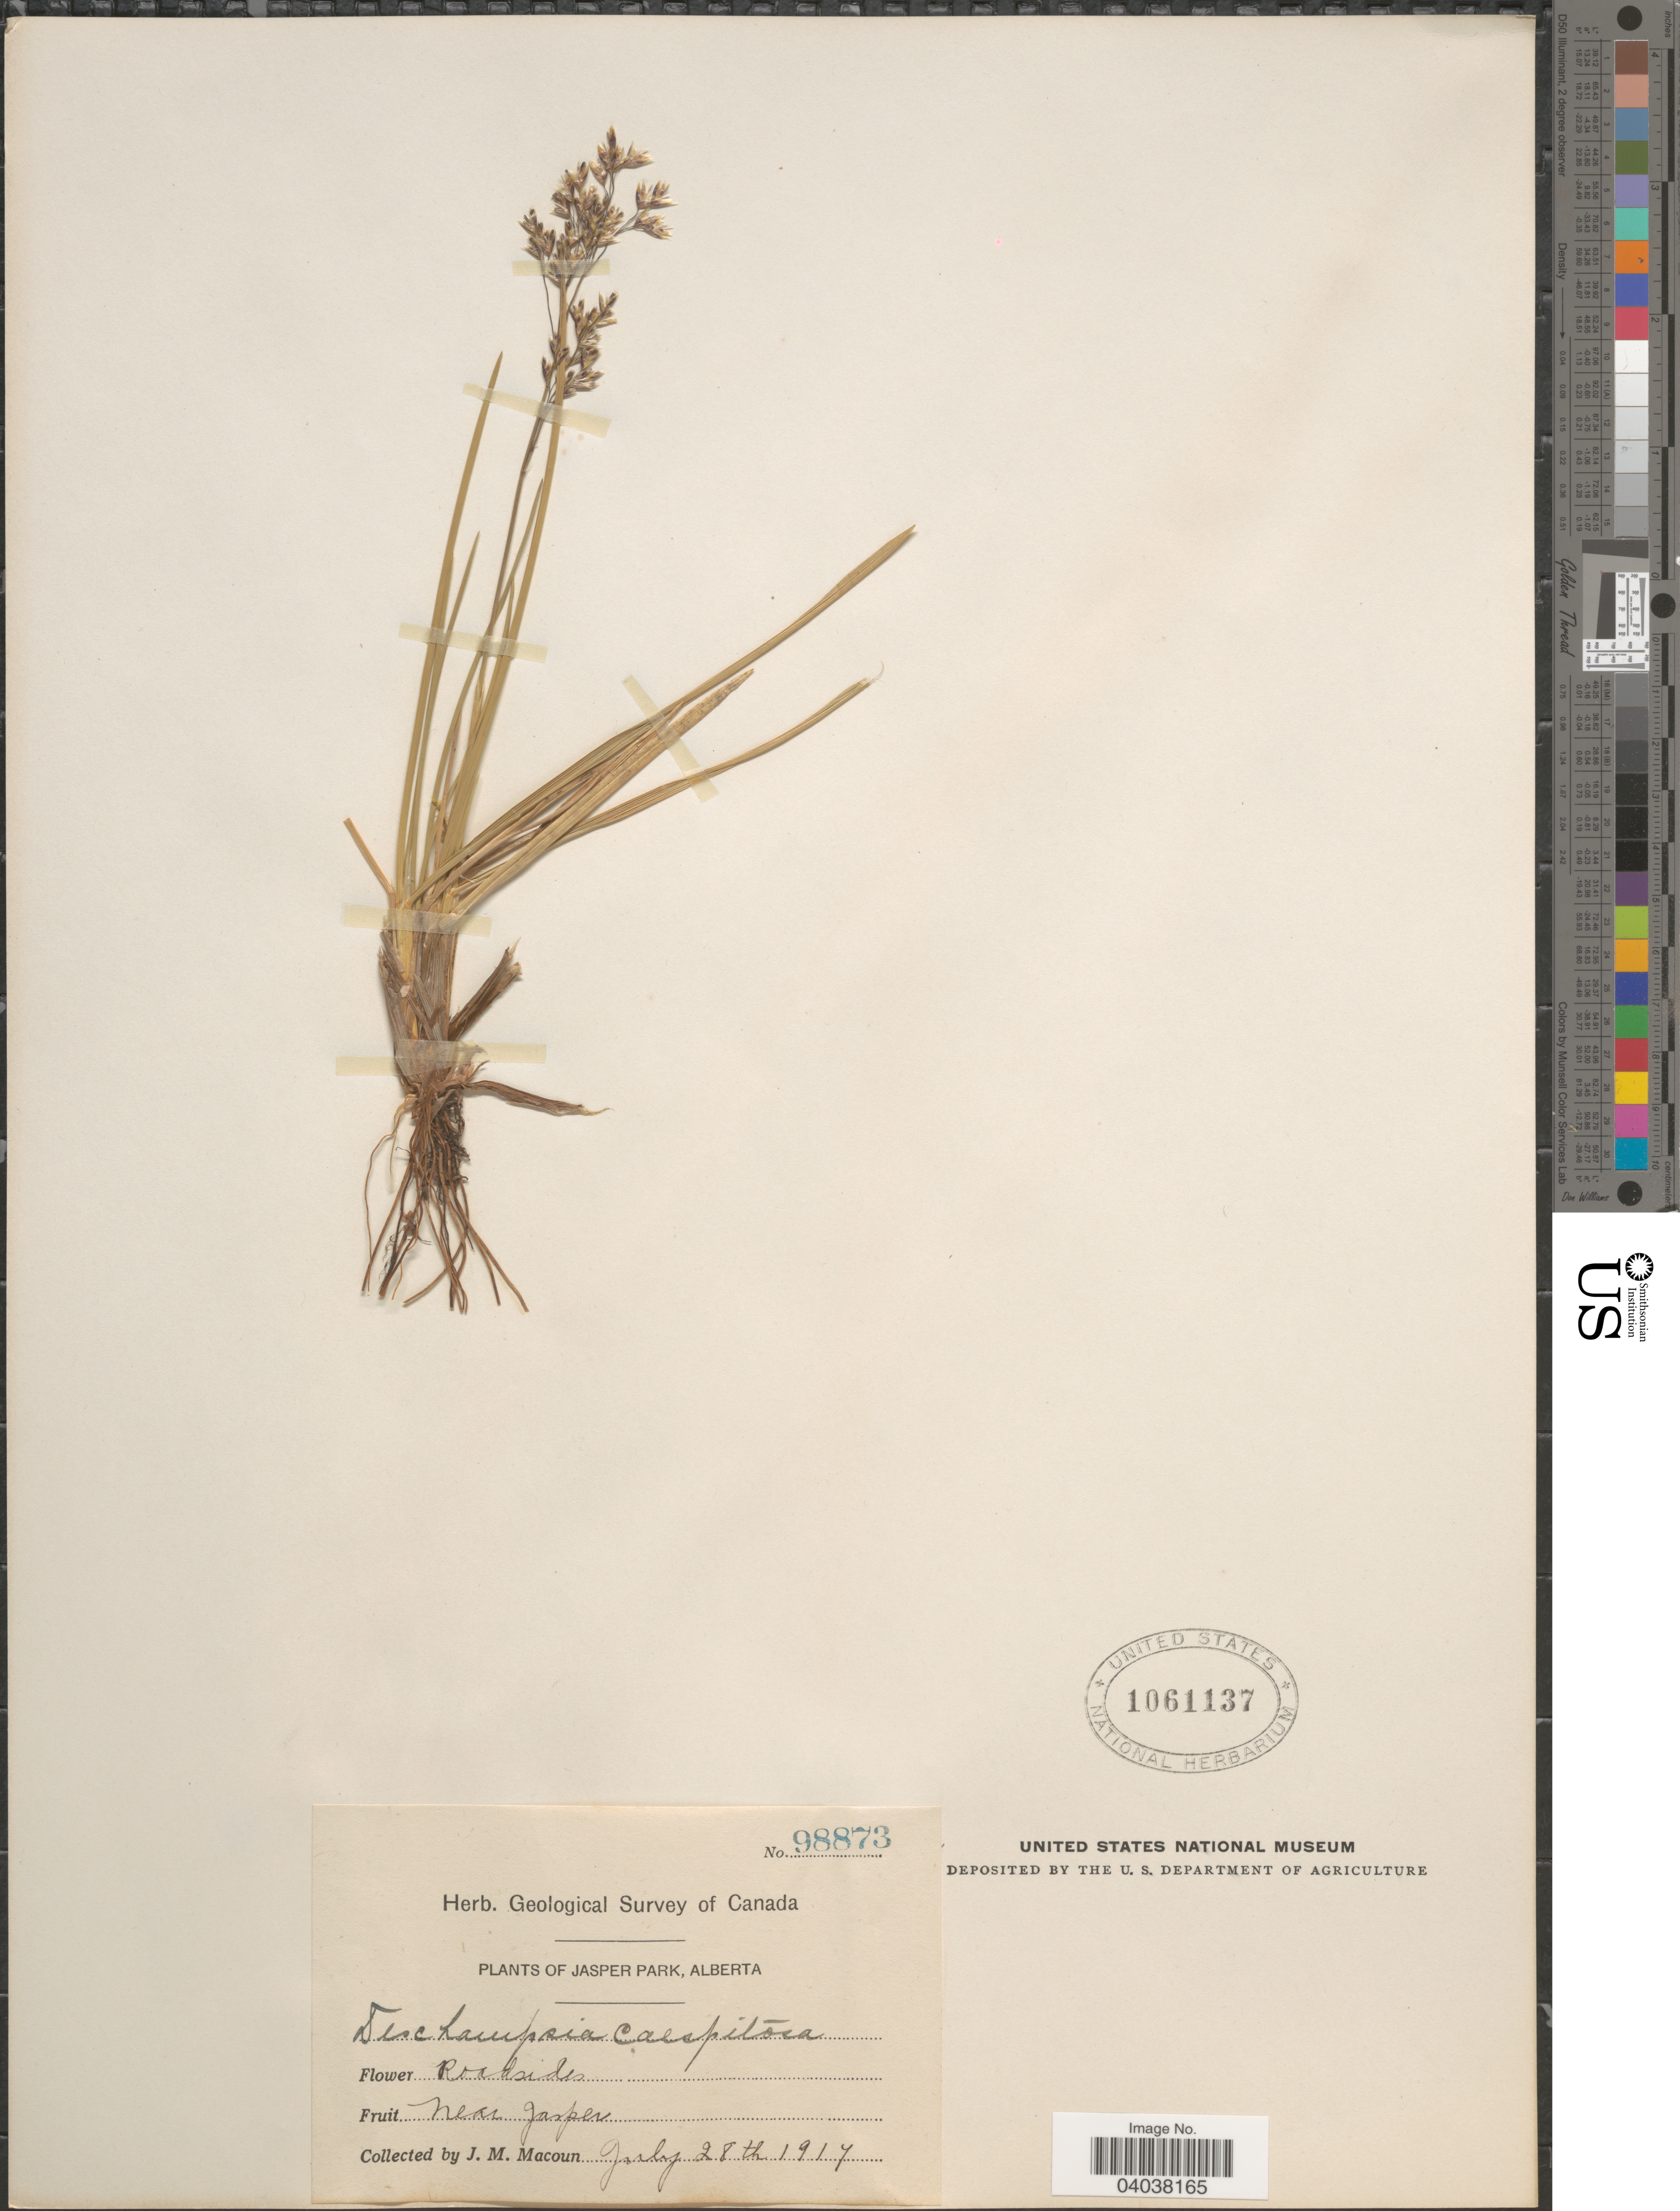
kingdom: Plantae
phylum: Tracheophyta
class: Liliopsida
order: Poales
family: Poaceae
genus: Deschampsia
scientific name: Deschampsia cespitosa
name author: (L.) P. Beauv.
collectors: J. M. Macoun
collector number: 98873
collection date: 1917-07-28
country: Canada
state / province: Alberta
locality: Jasper Park. Roadsides. Near Jasper.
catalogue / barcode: US 1061137